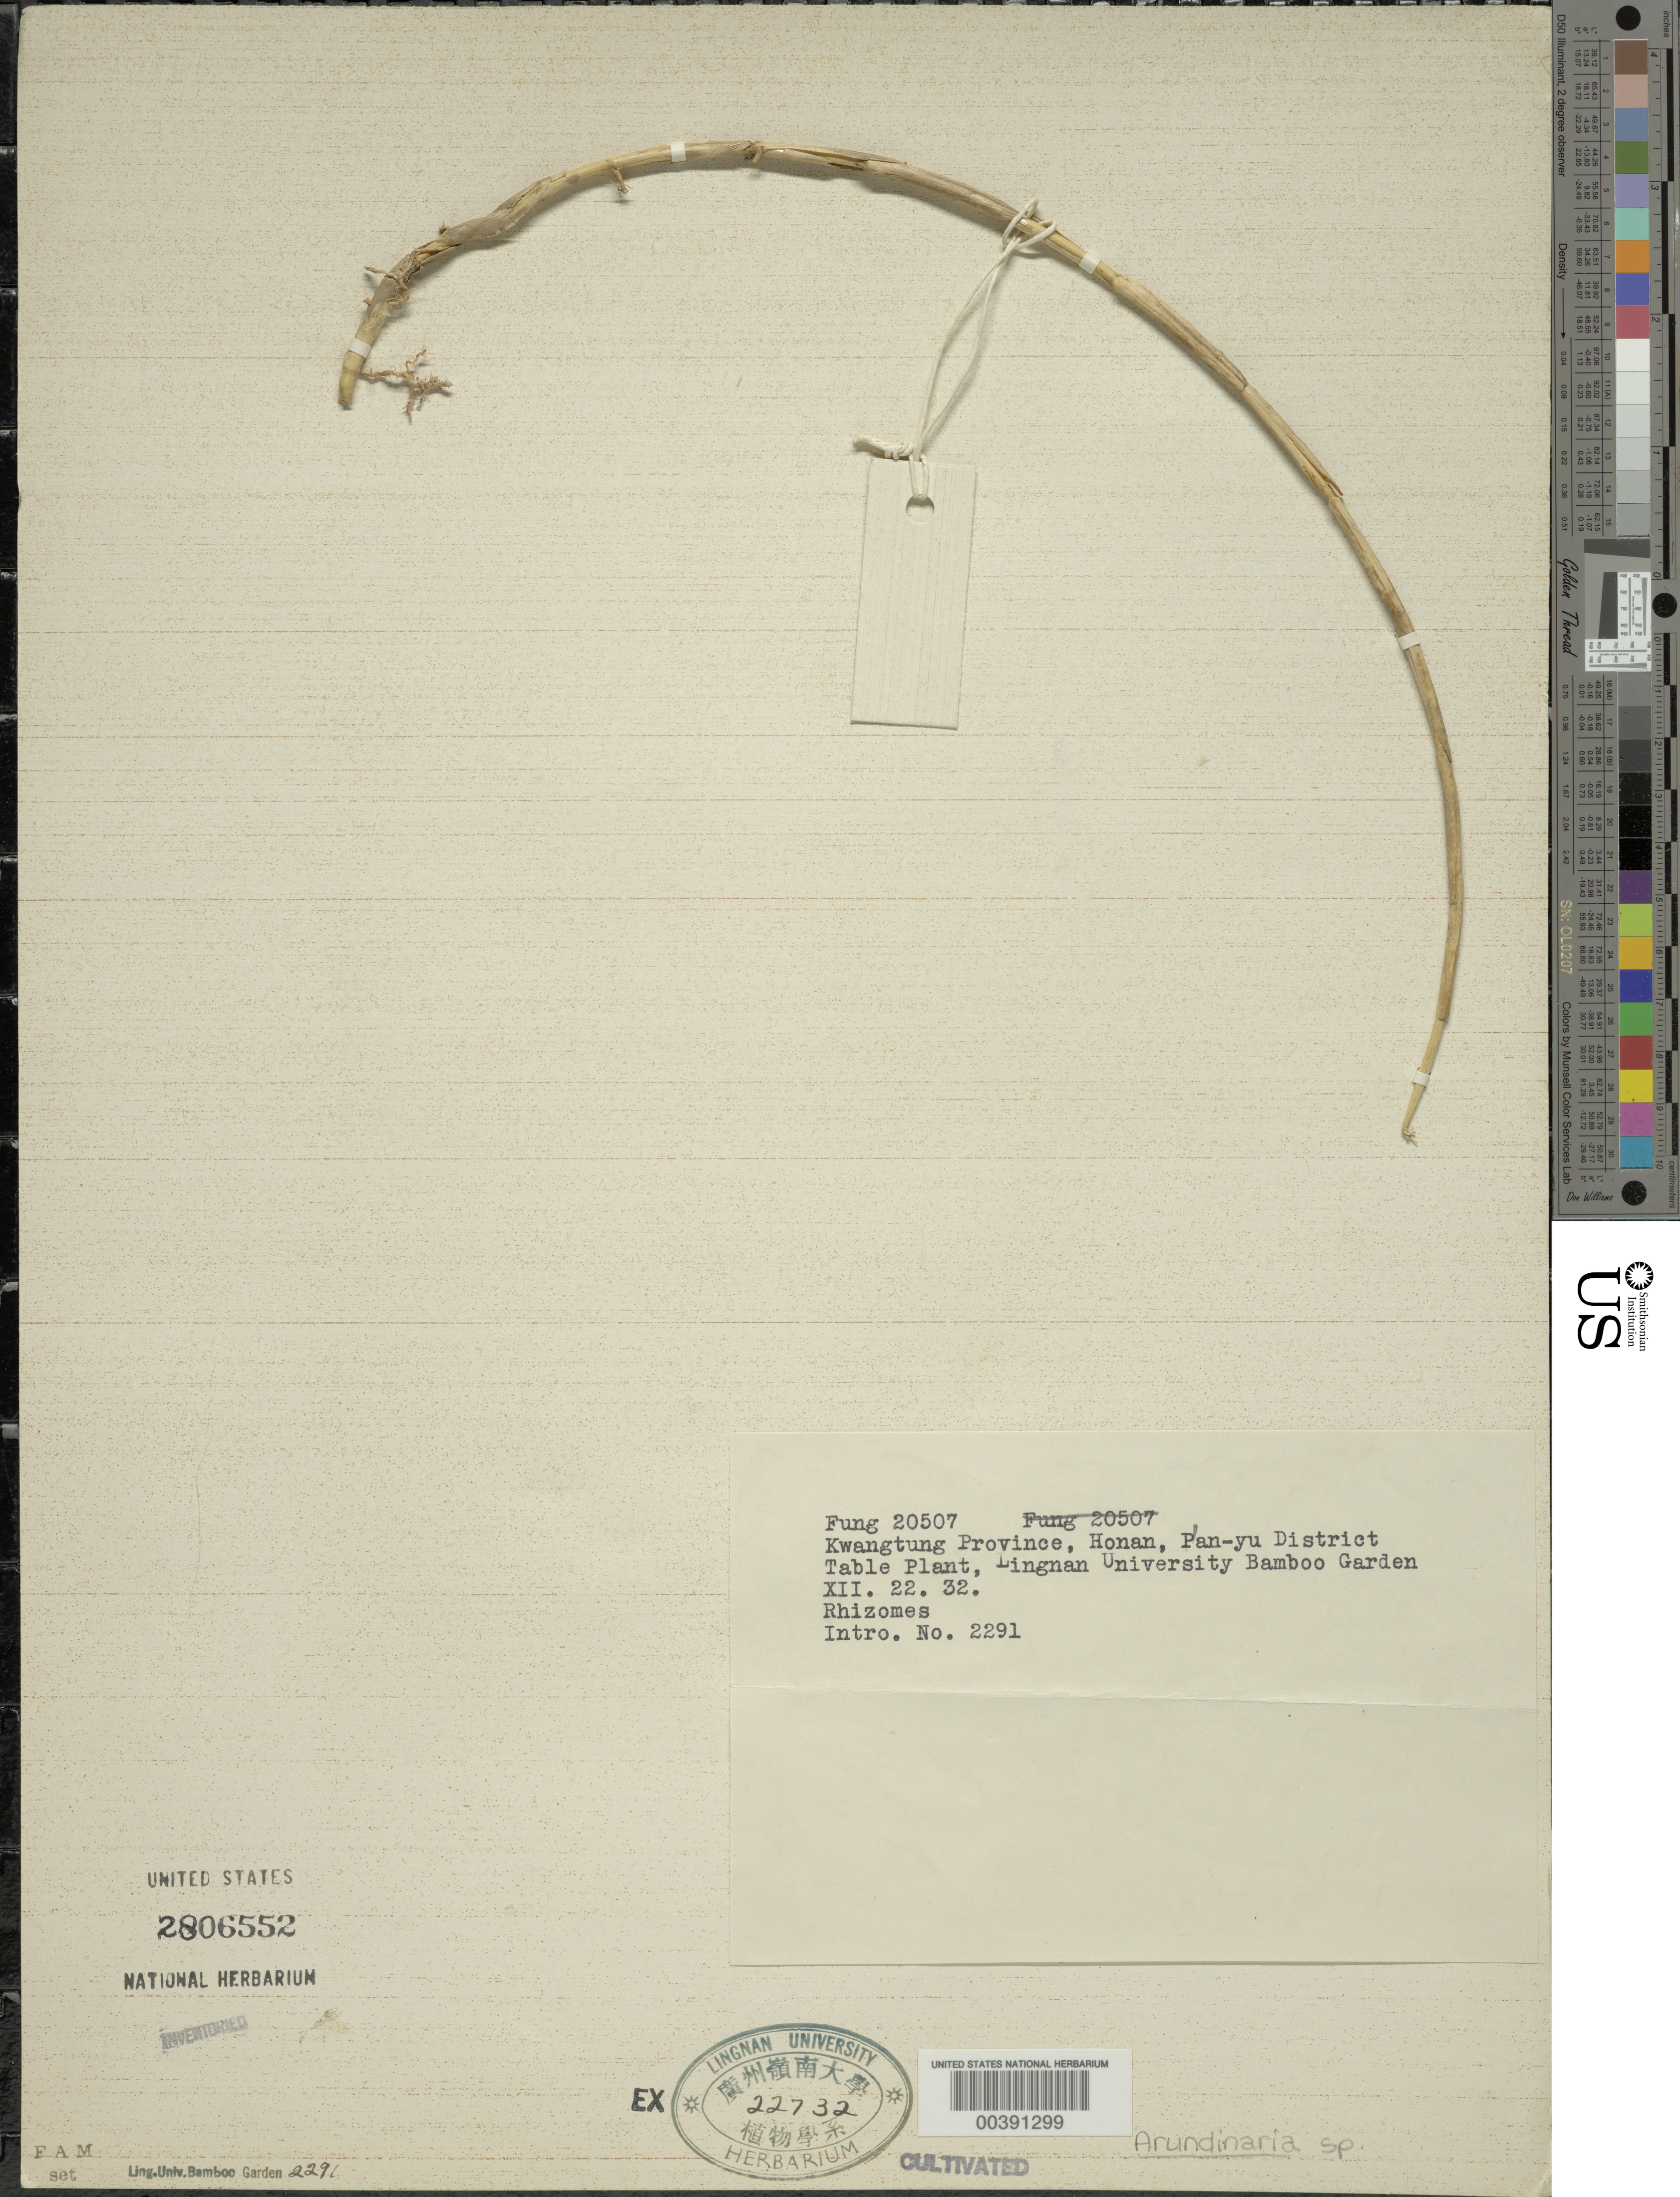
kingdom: Plantae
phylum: Tracheophyta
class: Liliopsida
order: Poales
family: Poaceae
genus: Arundinaria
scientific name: Arundinaria sp.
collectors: H. L. Fung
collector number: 20507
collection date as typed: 22 Dec 1932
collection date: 1932-12-22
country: China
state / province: Guangdong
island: Honam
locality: Lingnan univ. bg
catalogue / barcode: US 2806552